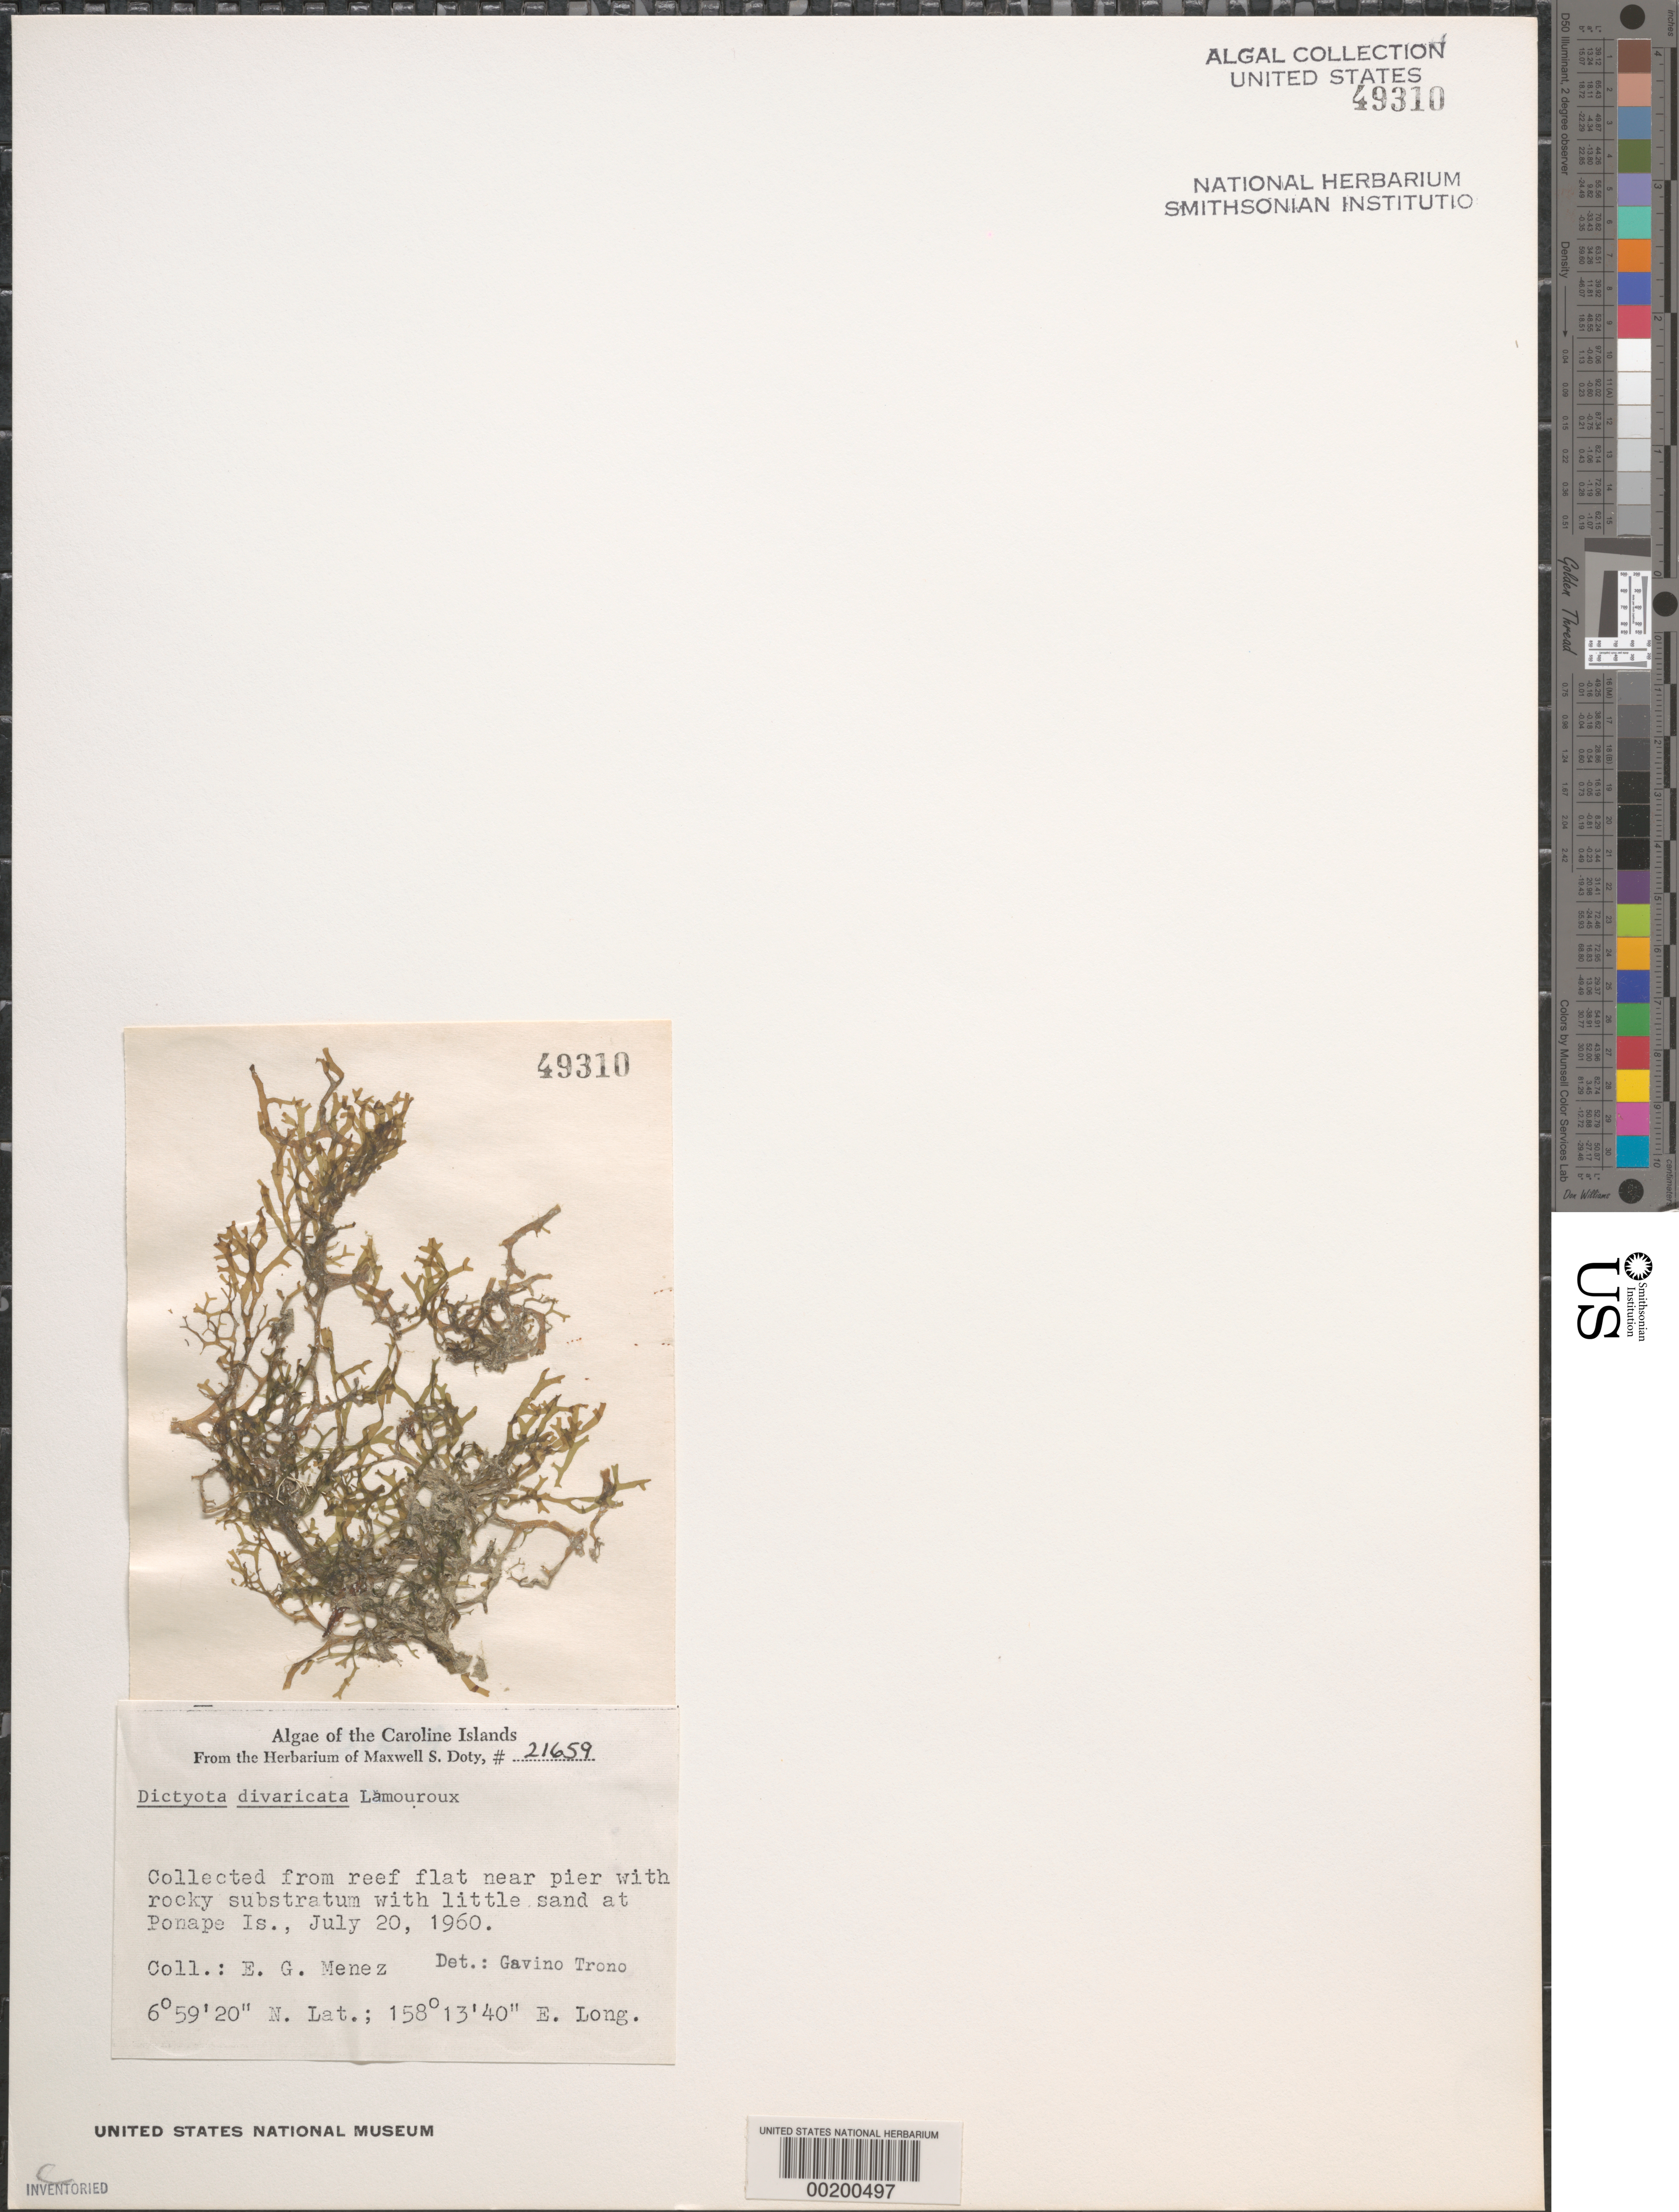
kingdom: Chromista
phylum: Ochrophyta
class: Phaeophyceae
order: Dictyotales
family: Dictyotaceae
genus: Dictyota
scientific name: Dictyota divaricata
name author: J.V.Lamouroux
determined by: Trono, Gavino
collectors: Meñez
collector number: MSD 21659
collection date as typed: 20 Jul 1960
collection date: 1960-07-20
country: Micronesia, Federated States of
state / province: Pohnpei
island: Pohnpei [Ponape]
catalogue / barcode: US 49310